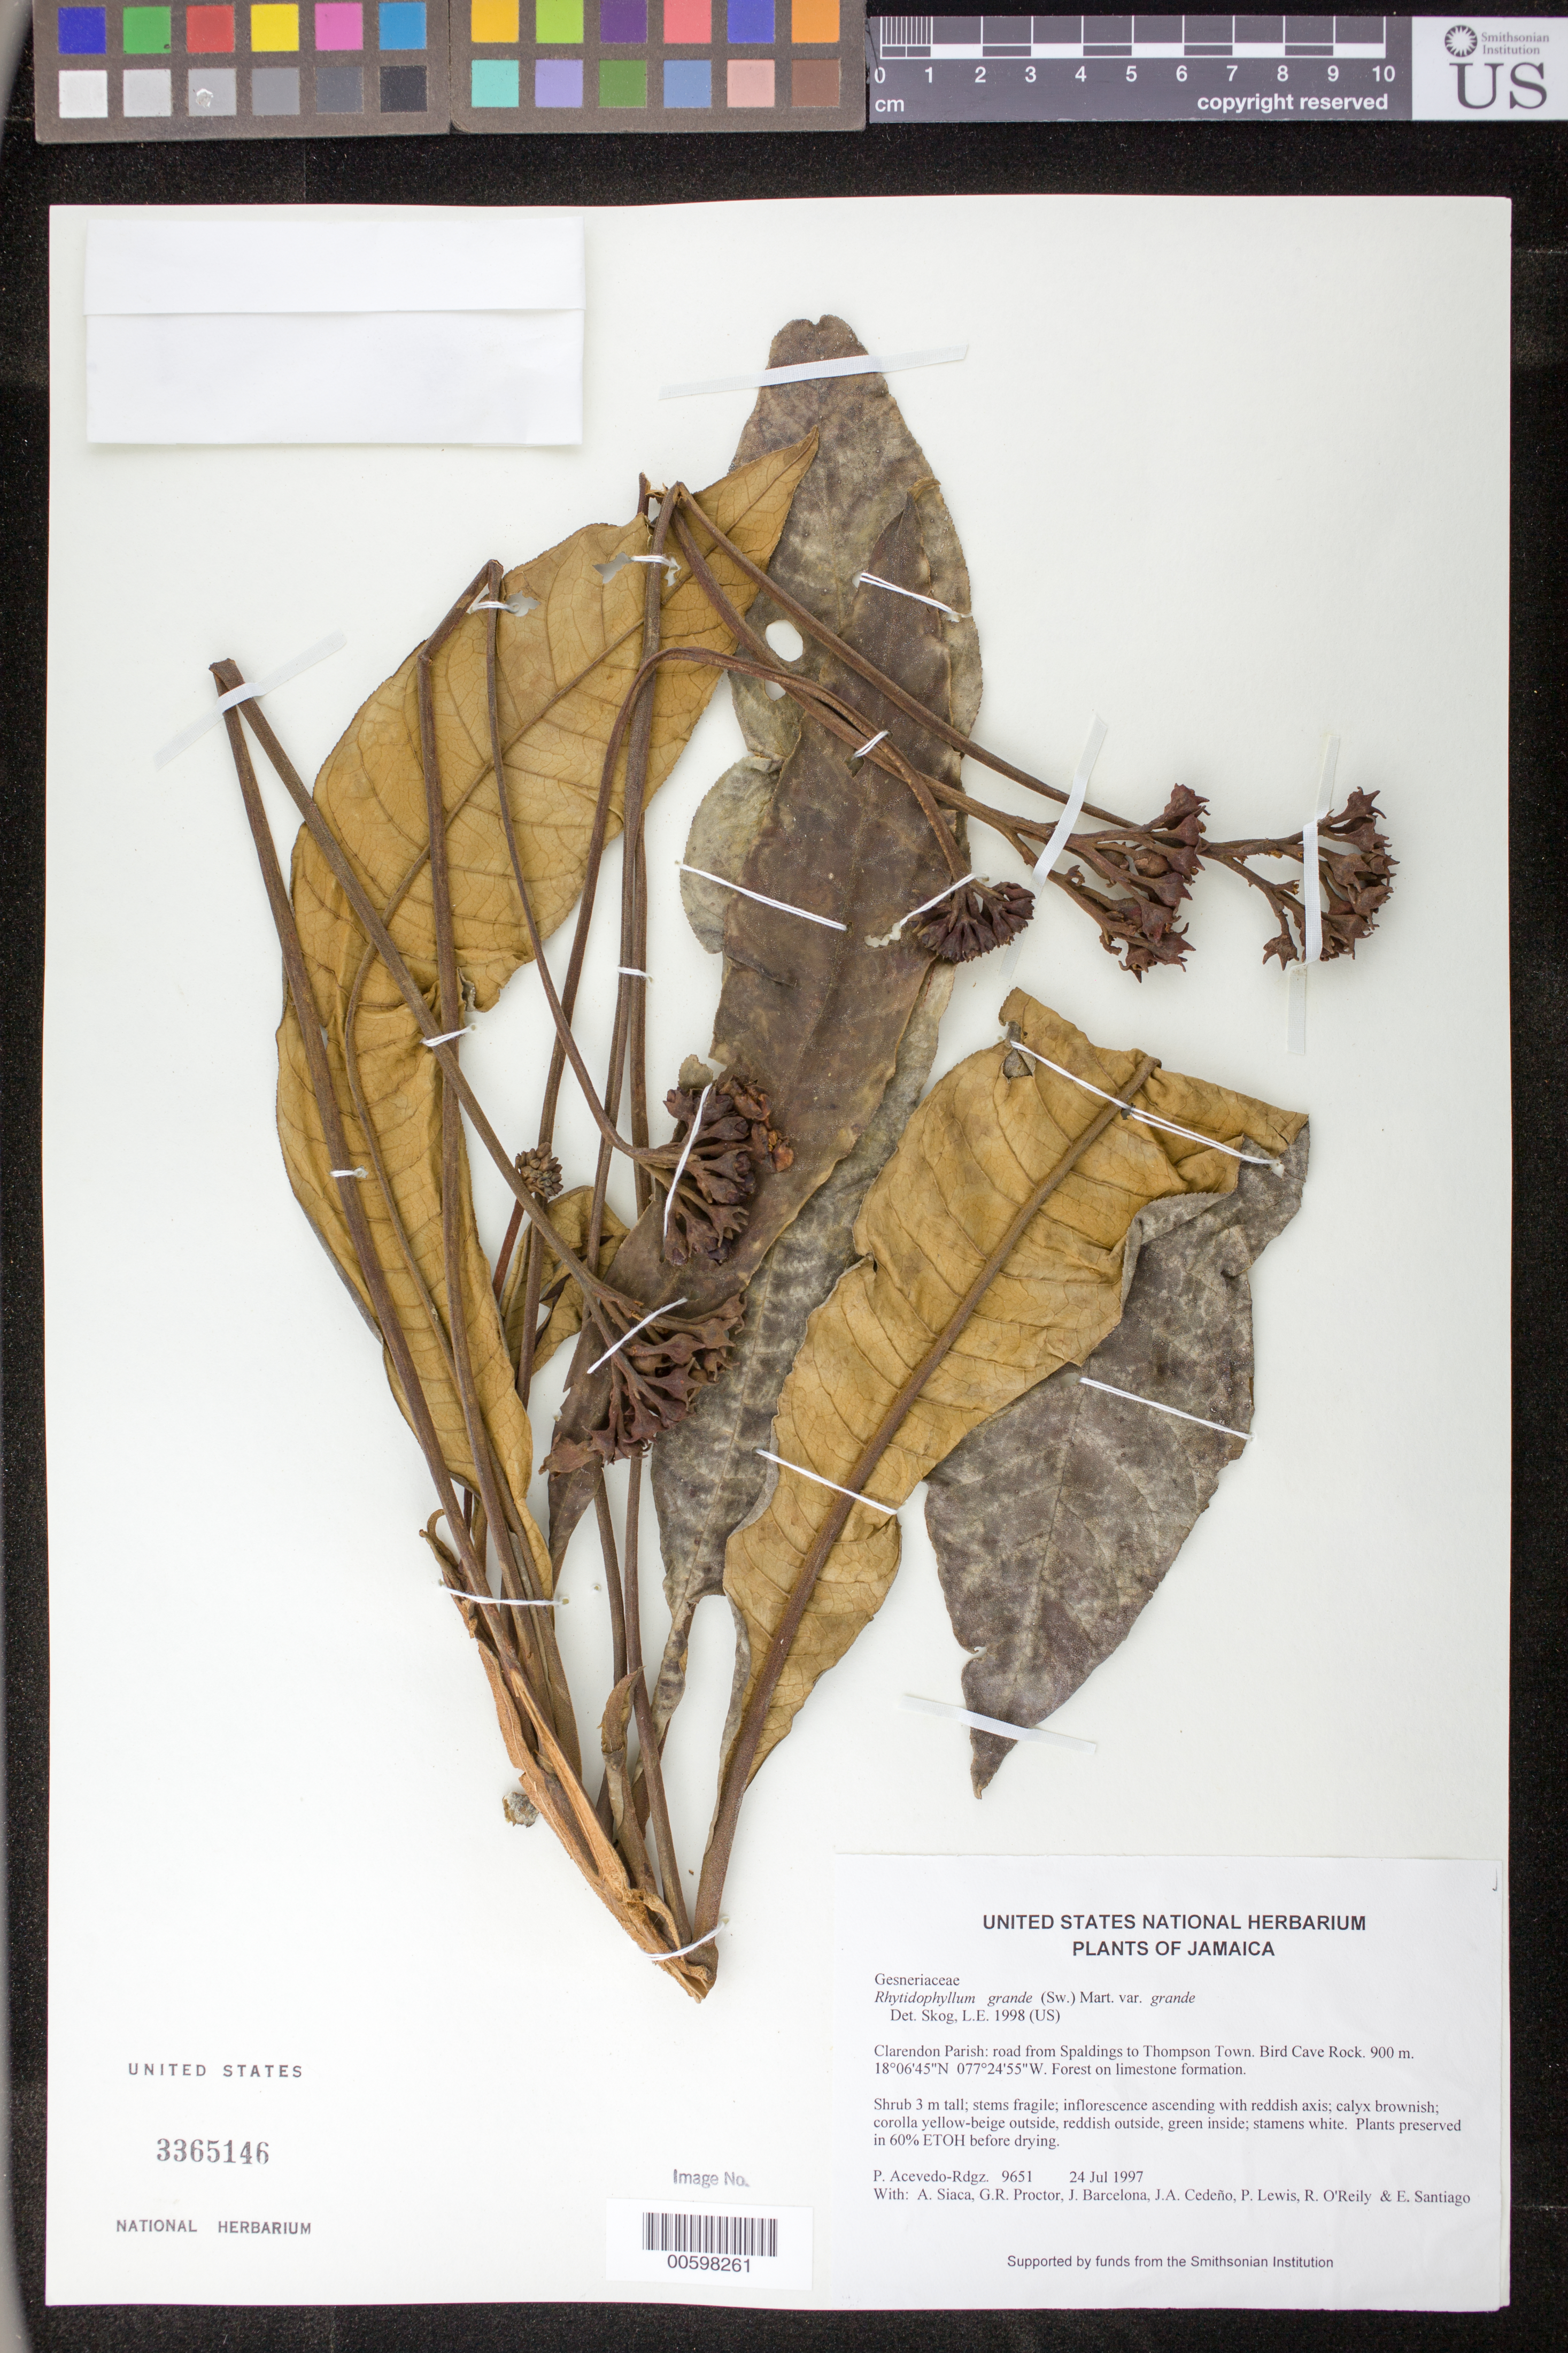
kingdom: Plantae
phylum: Tracheophyta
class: Magnoliopsida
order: Lamiales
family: Gesneriaceae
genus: Rhytidophyllum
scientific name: Rhytidophyllum grande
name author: (Sw.) Mart.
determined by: Skog, Laurence E.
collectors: P. Acevedo-Rodr., G. Proctor, A. Siaca, J. Barcelona, J. A. Cedeño M. & R. O'Reilly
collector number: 9651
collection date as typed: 24 Jul 1997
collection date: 1997-07-24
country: Jamaica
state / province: Clarendon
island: Jamaica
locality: Road from Spaldings to Thompson Town, Bird Cave Rock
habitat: Forest on limestone formation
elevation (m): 900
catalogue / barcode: US 3365146